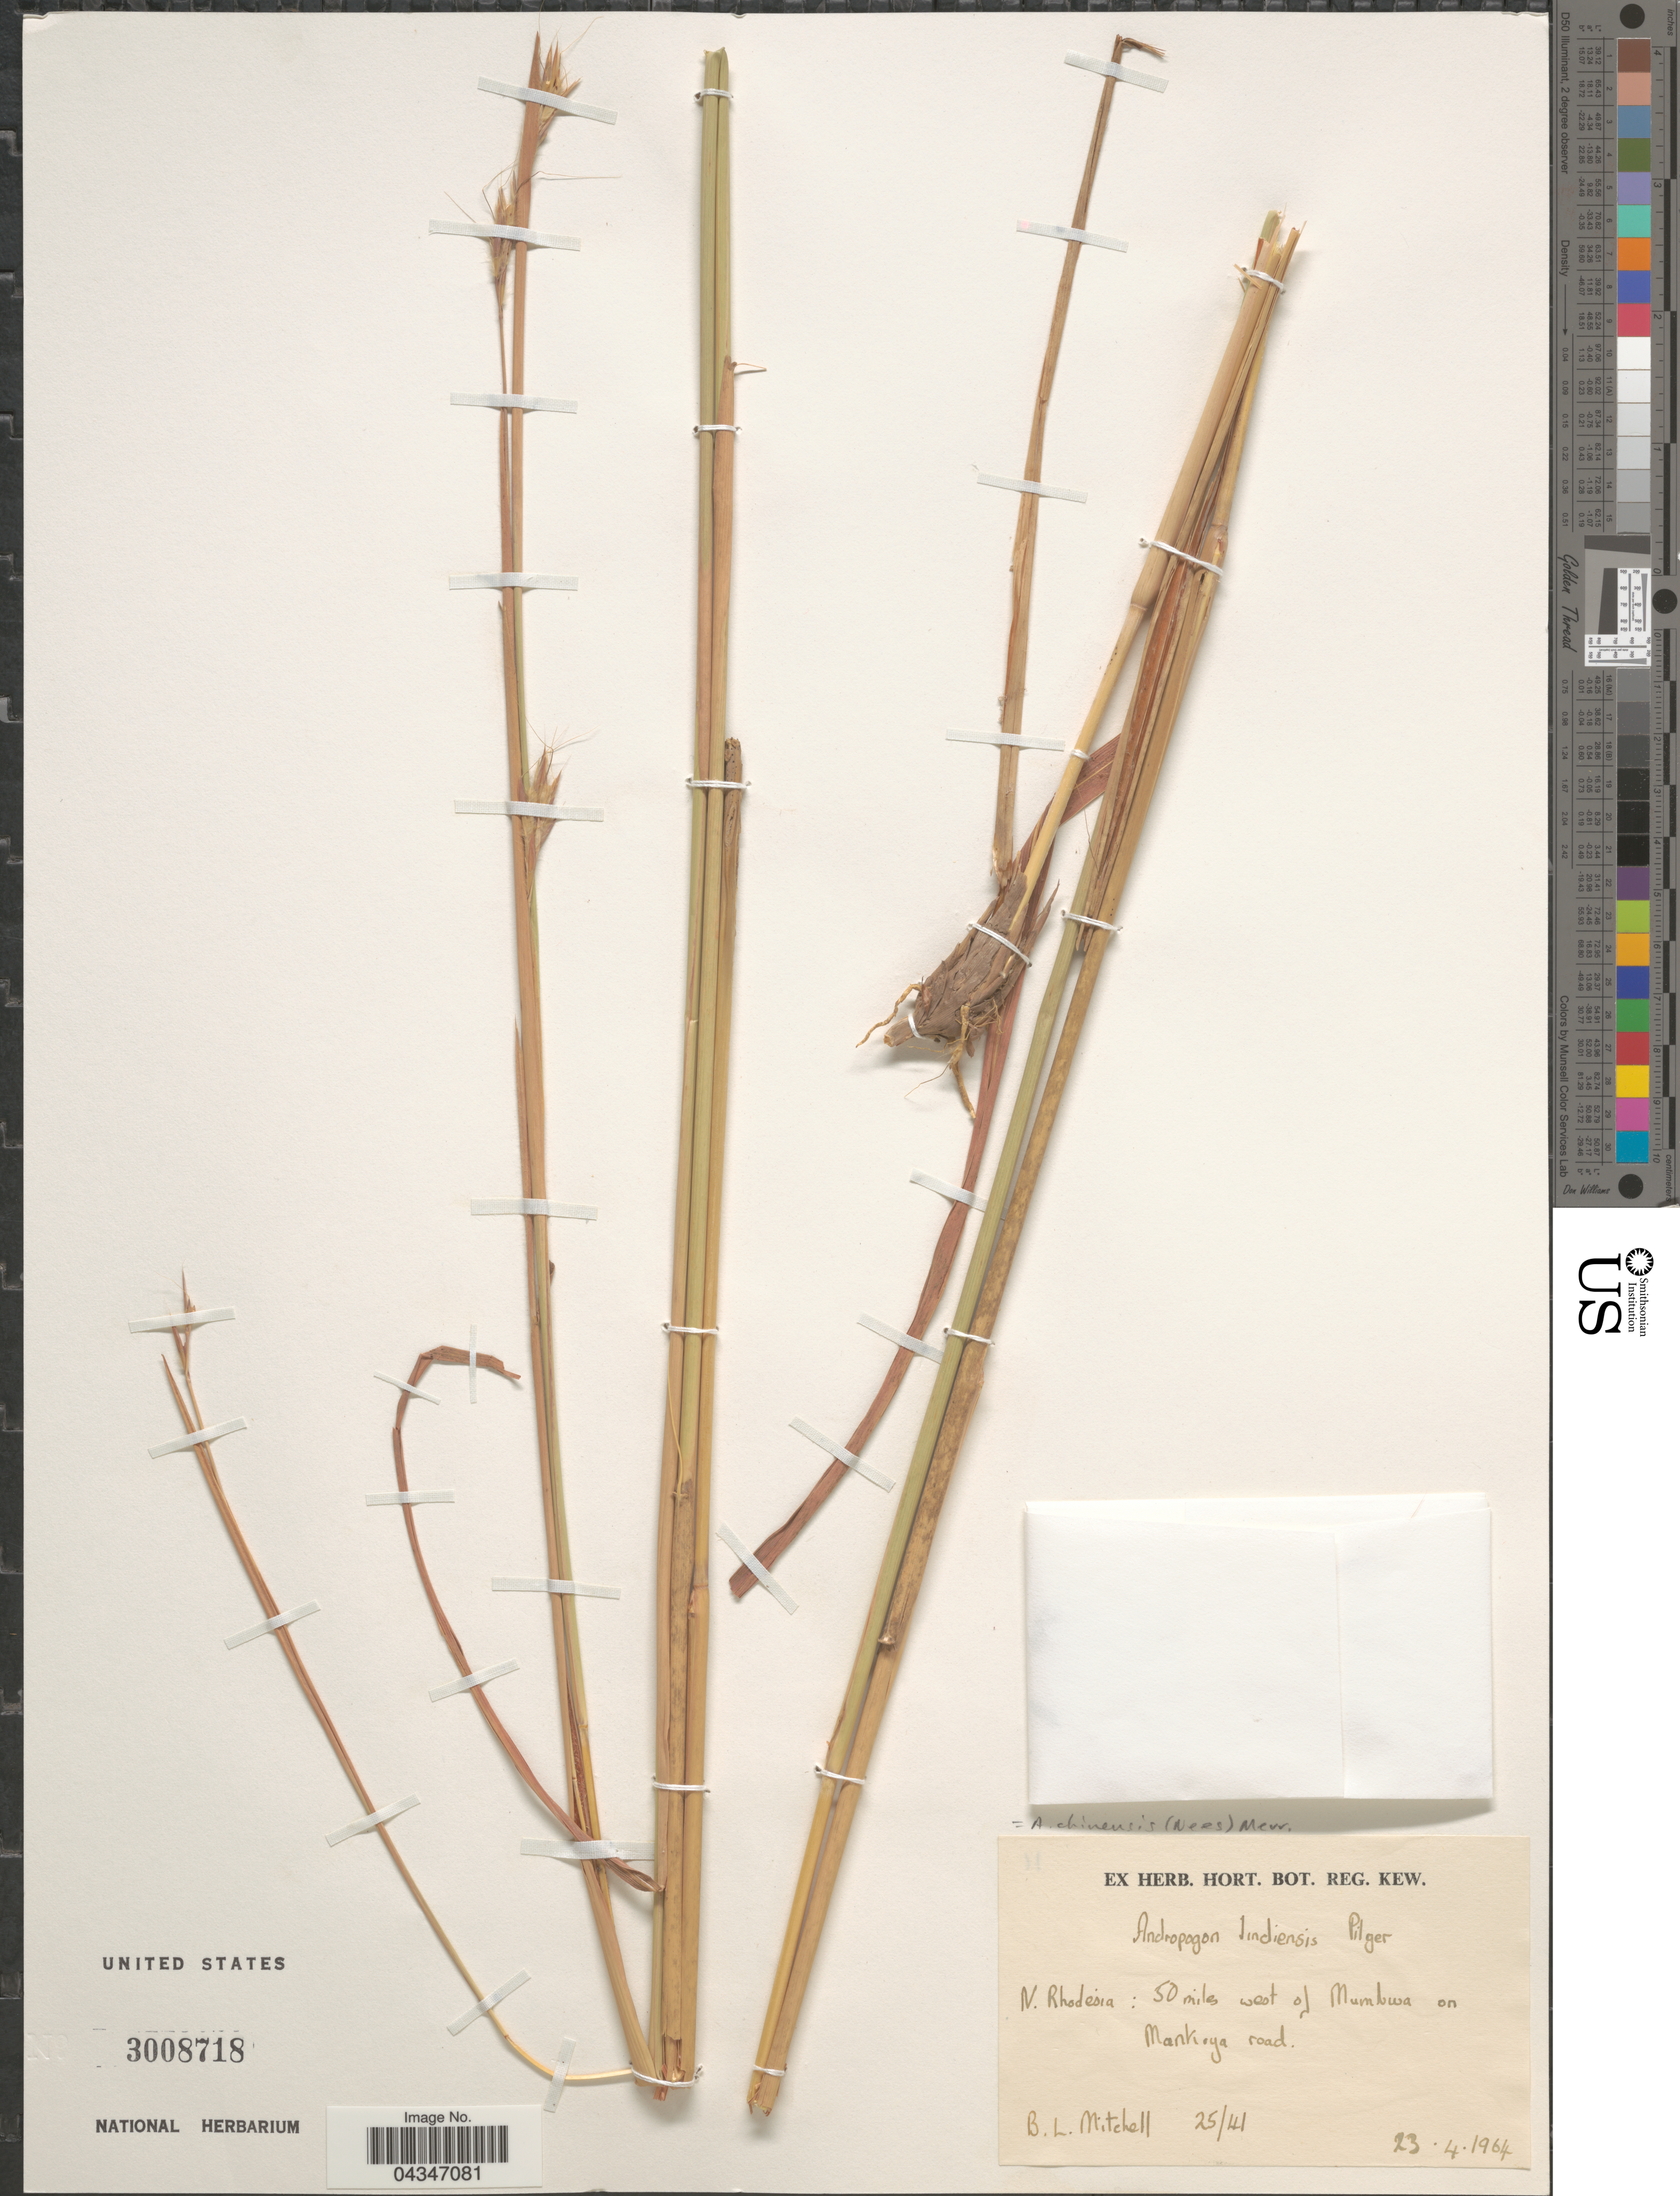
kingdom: Plantae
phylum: Tracheophyta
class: Liliopsida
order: Poales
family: Poaceae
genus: Andropogon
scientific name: Andropogon chinensis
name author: (Nees) Merr.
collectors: B. Mitchell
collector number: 25/41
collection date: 1964-04-23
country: Zambia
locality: N. Rhodesia: 50 miles west of Mumbwa on Mankoya road.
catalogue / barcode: US 3008718